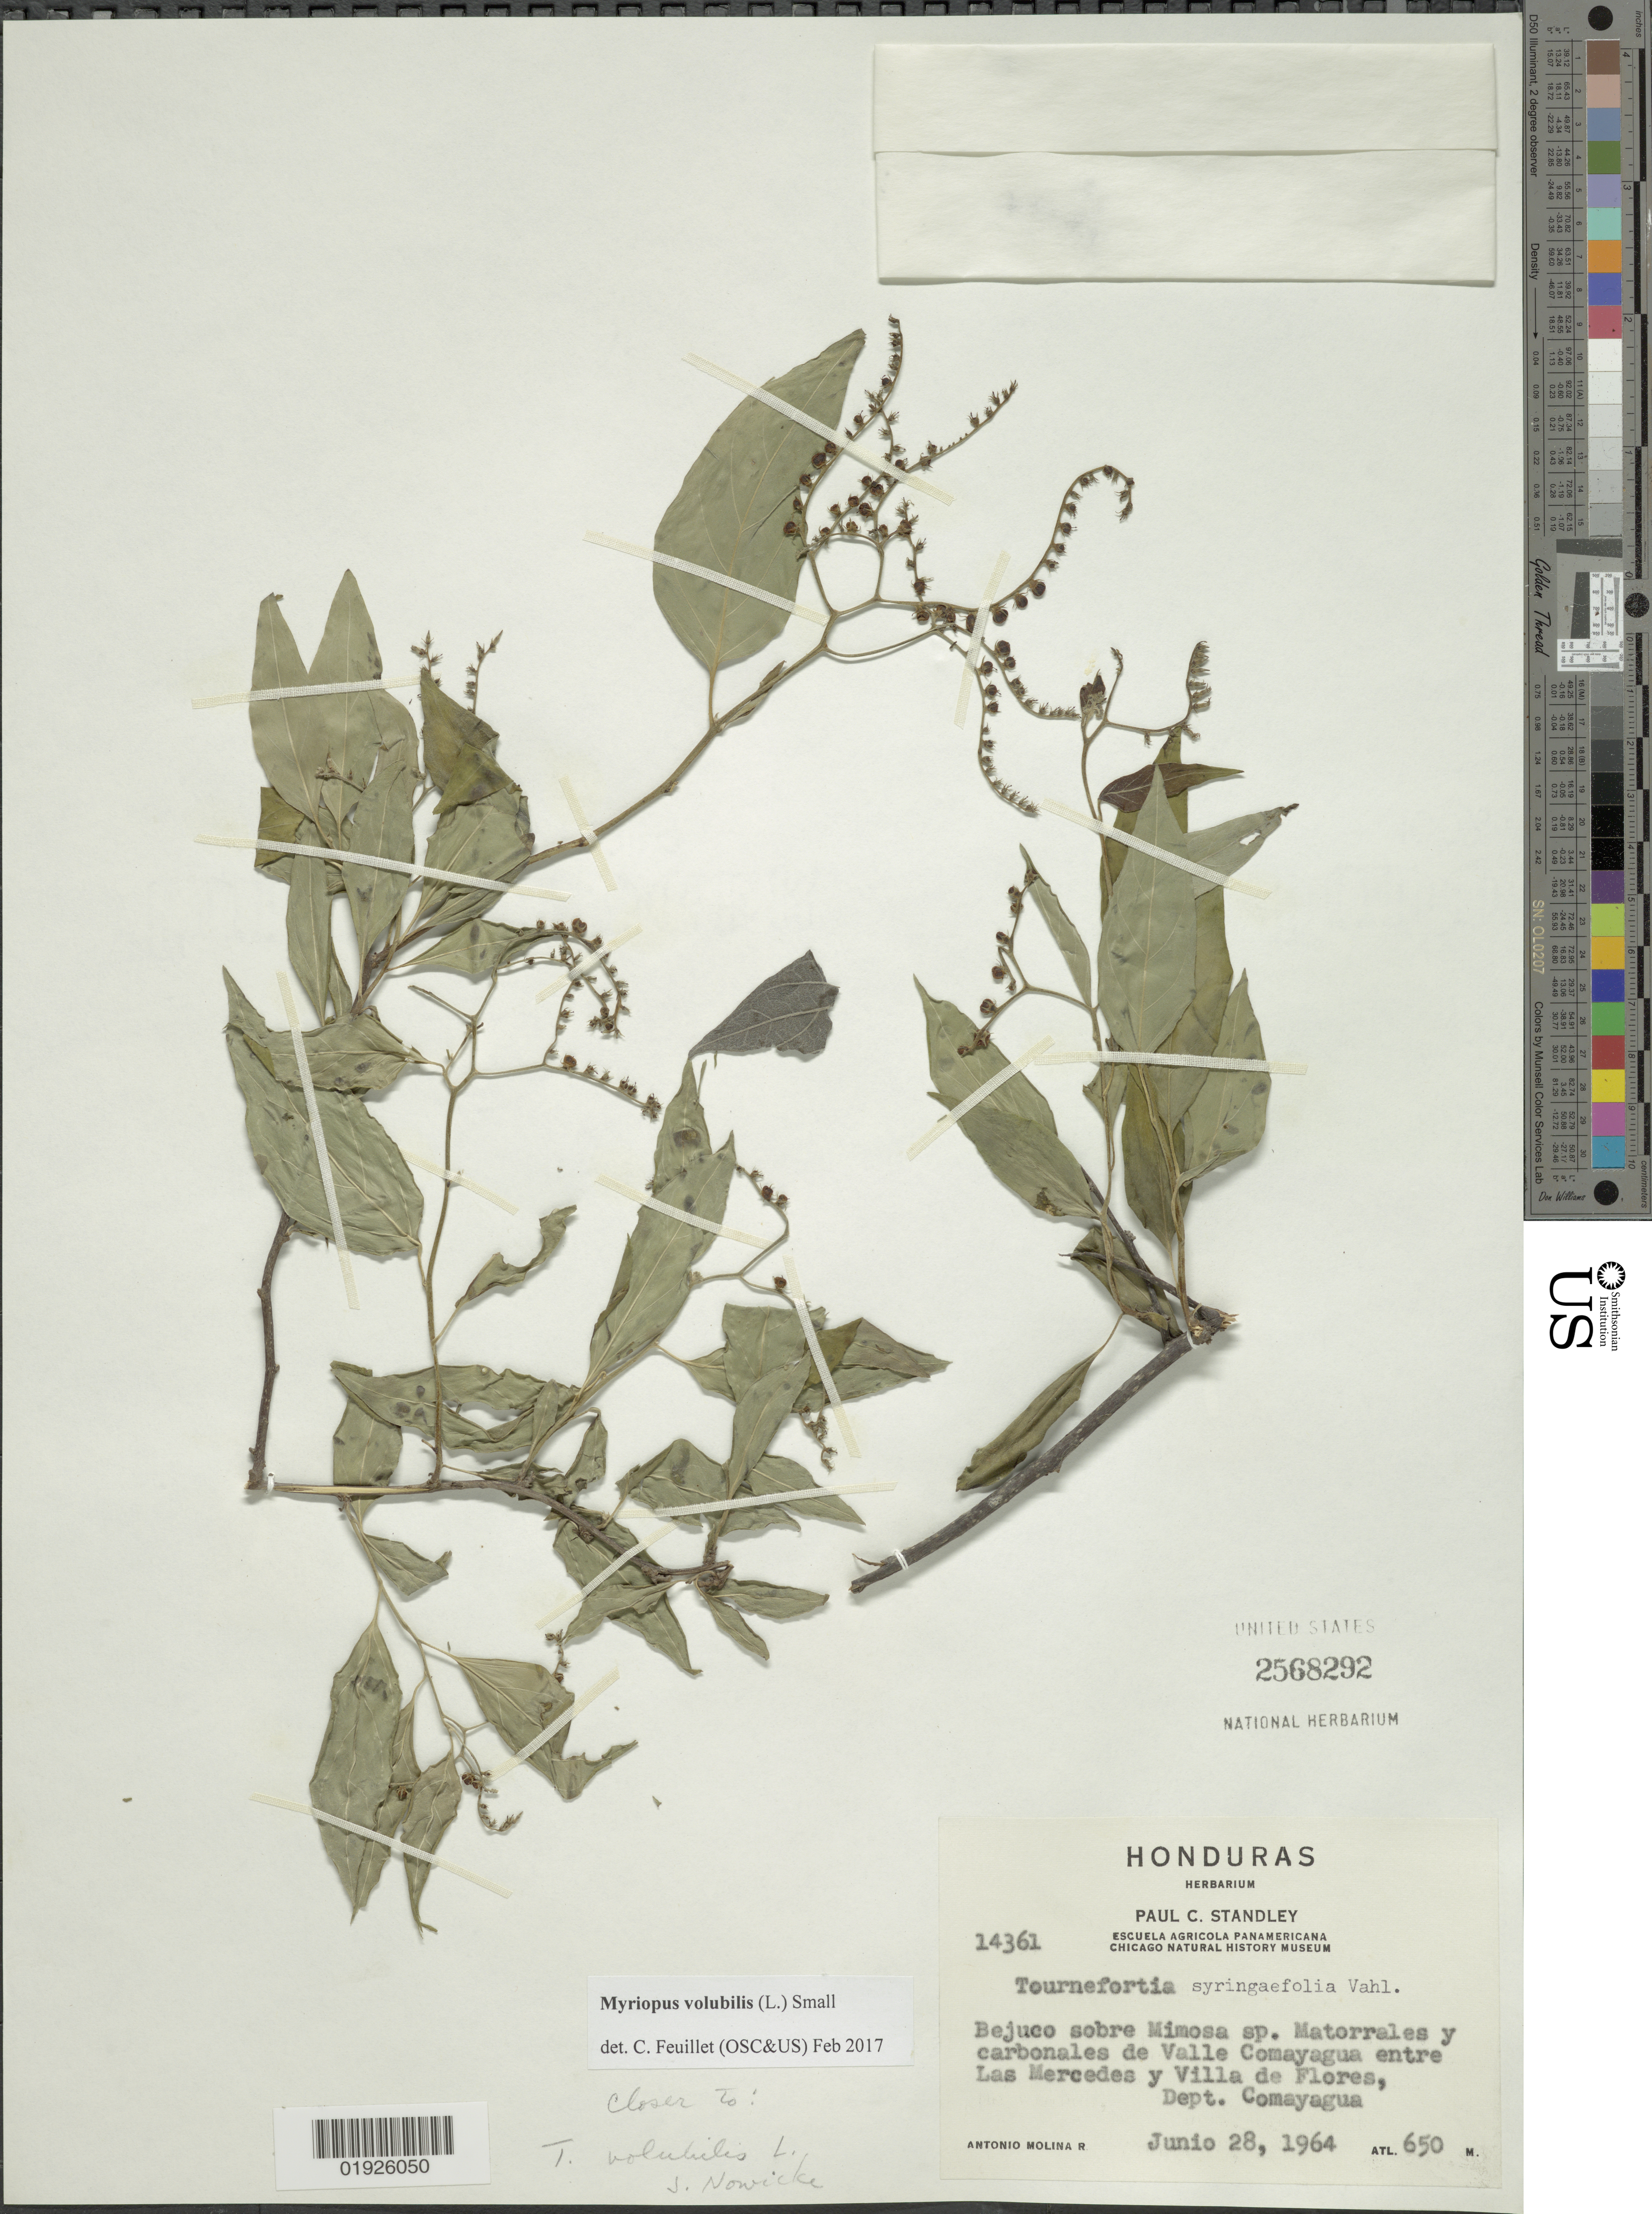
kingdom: Plantae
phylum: Tracheophyta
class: Magnoliopsida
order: Boraginales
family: Heliotropiaceae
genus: Myriopus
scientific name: Myriopus volubilis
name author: (L.) Small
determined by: Feuillet, C.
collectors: A. Molina R.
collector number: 14361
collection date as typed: Junio 28, 1964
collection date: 1964-06-28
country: Honduras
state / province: Comayagua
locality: Valle Comayagua entre Las Mercedes y Villa de Flores.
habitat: Matorrales y carbonales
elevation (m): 650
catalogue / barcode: US 2568292